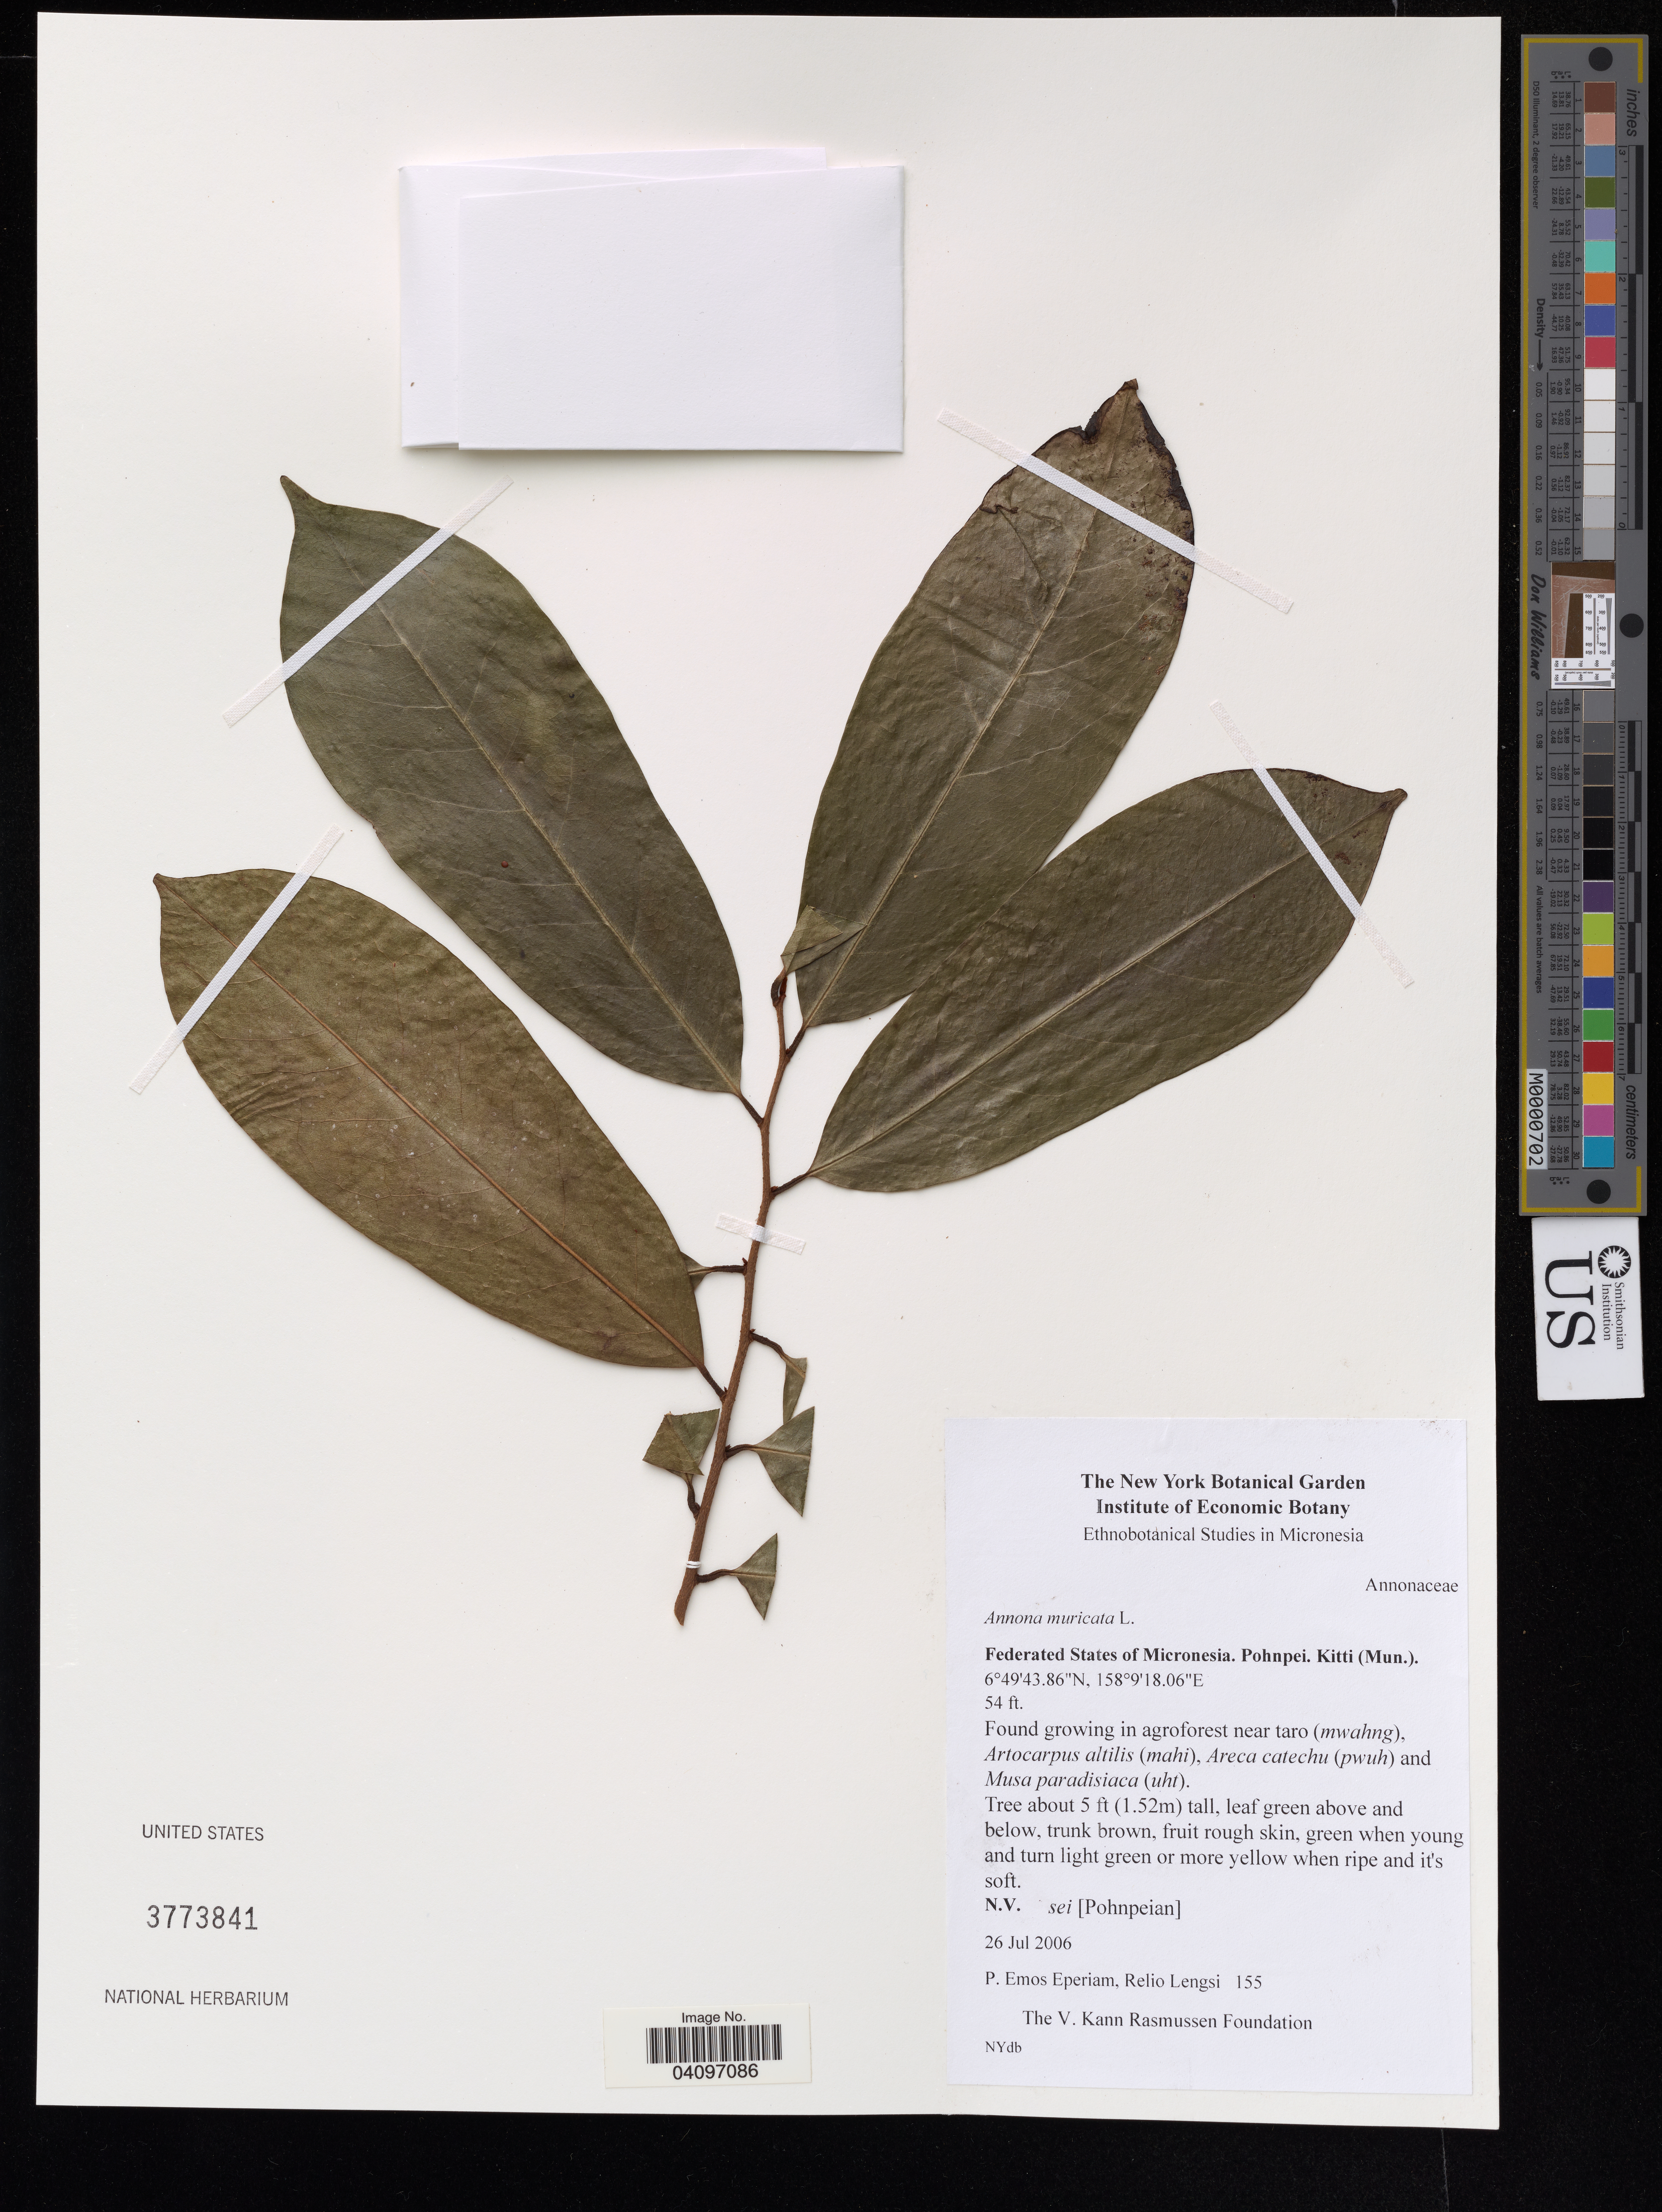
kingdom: Plantae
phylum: Tracheophyta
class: Magnoliopsida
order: Magnoliales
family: Annonaceae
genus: Annona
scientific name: Annona muricata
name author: L.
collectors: P. Eperiam & R. Lengsi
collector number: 155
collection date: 2006-07-26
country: Micronesia, Federated States of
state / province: Pohnpei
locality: Federated States of Micronesia. Pohnpei. Kitti (Mun.).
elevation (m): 16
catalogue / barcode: US 3773841